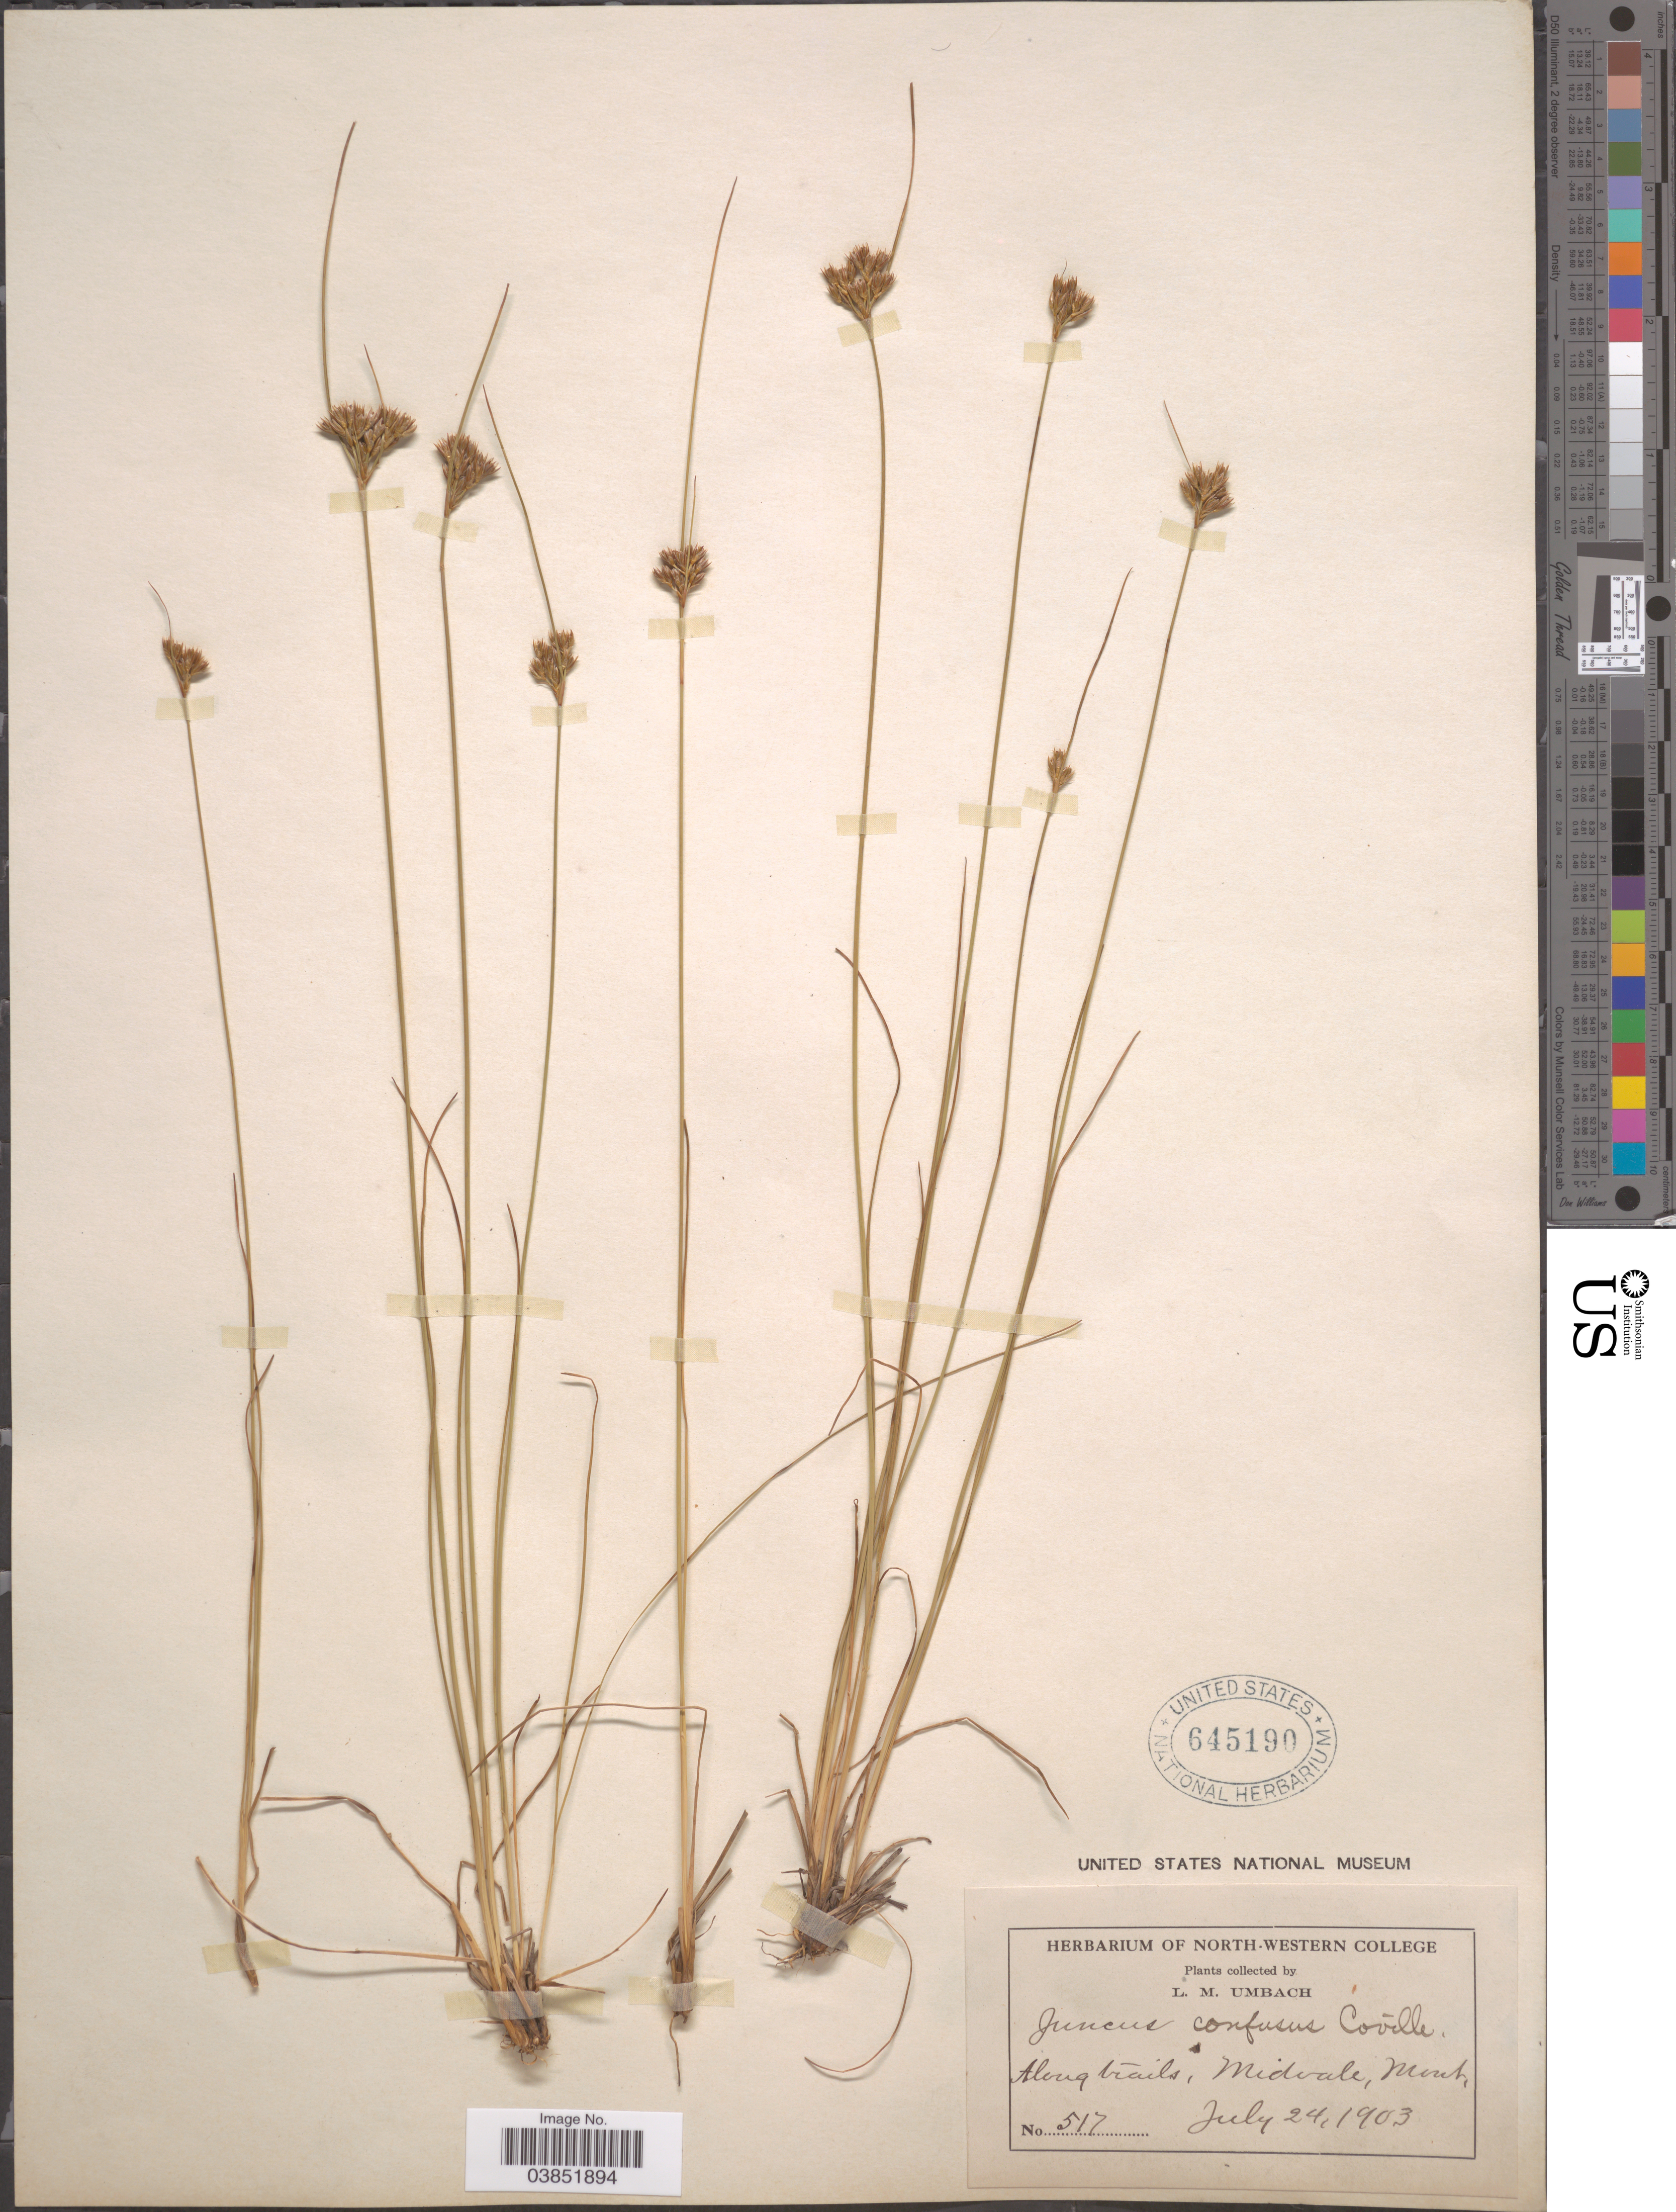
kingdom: Plantae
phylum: Tracheophyta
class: Liliopsida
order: Poales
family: Juncaceae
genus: Juncus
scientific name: Juncus confusus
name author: Coville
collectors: L. M. Umbach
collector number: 517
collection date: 1903-07-24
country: United States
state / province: Montana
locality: Along trails, Midvale.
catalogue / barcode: US 645190